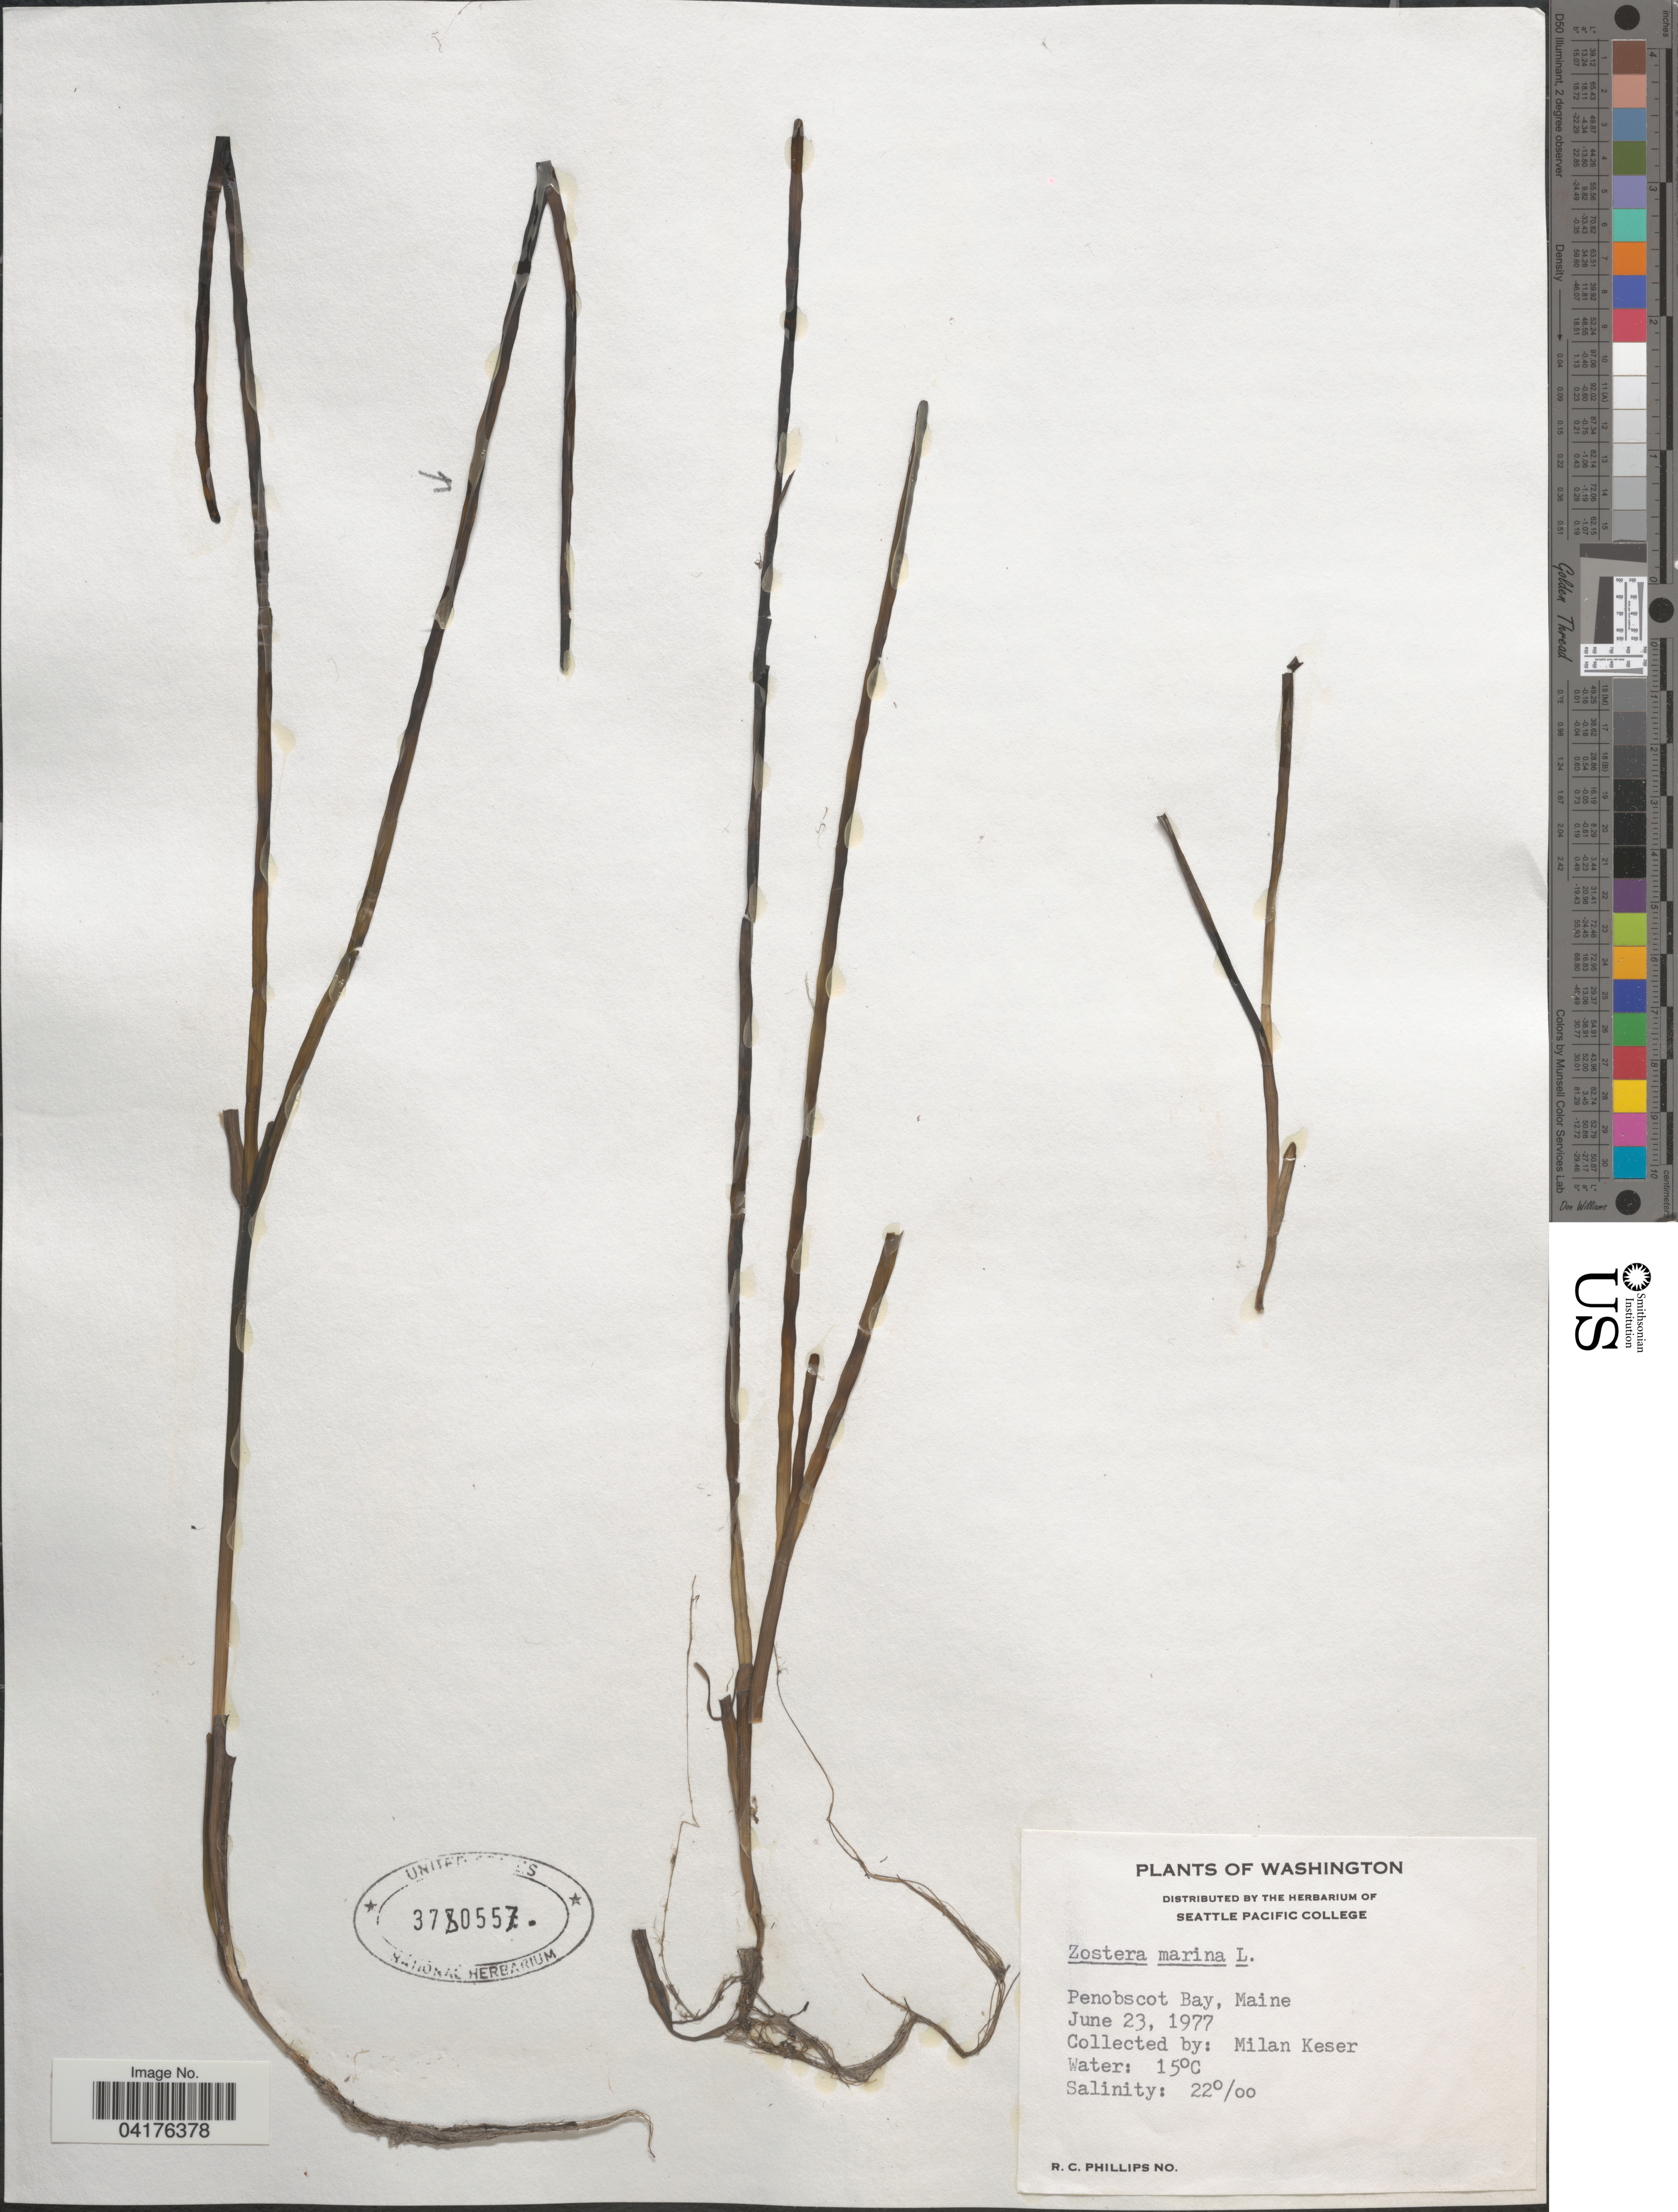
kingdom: Plantae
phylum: Tracheophyta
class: Liliopsida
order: Alismatales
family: Zosteraceae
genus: Zostera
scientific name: Zostera marina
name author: L.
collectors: M. Keser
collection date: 1977-06-23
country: United States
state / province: Maine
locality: Penobscot Bay.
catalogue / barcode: US 3780557